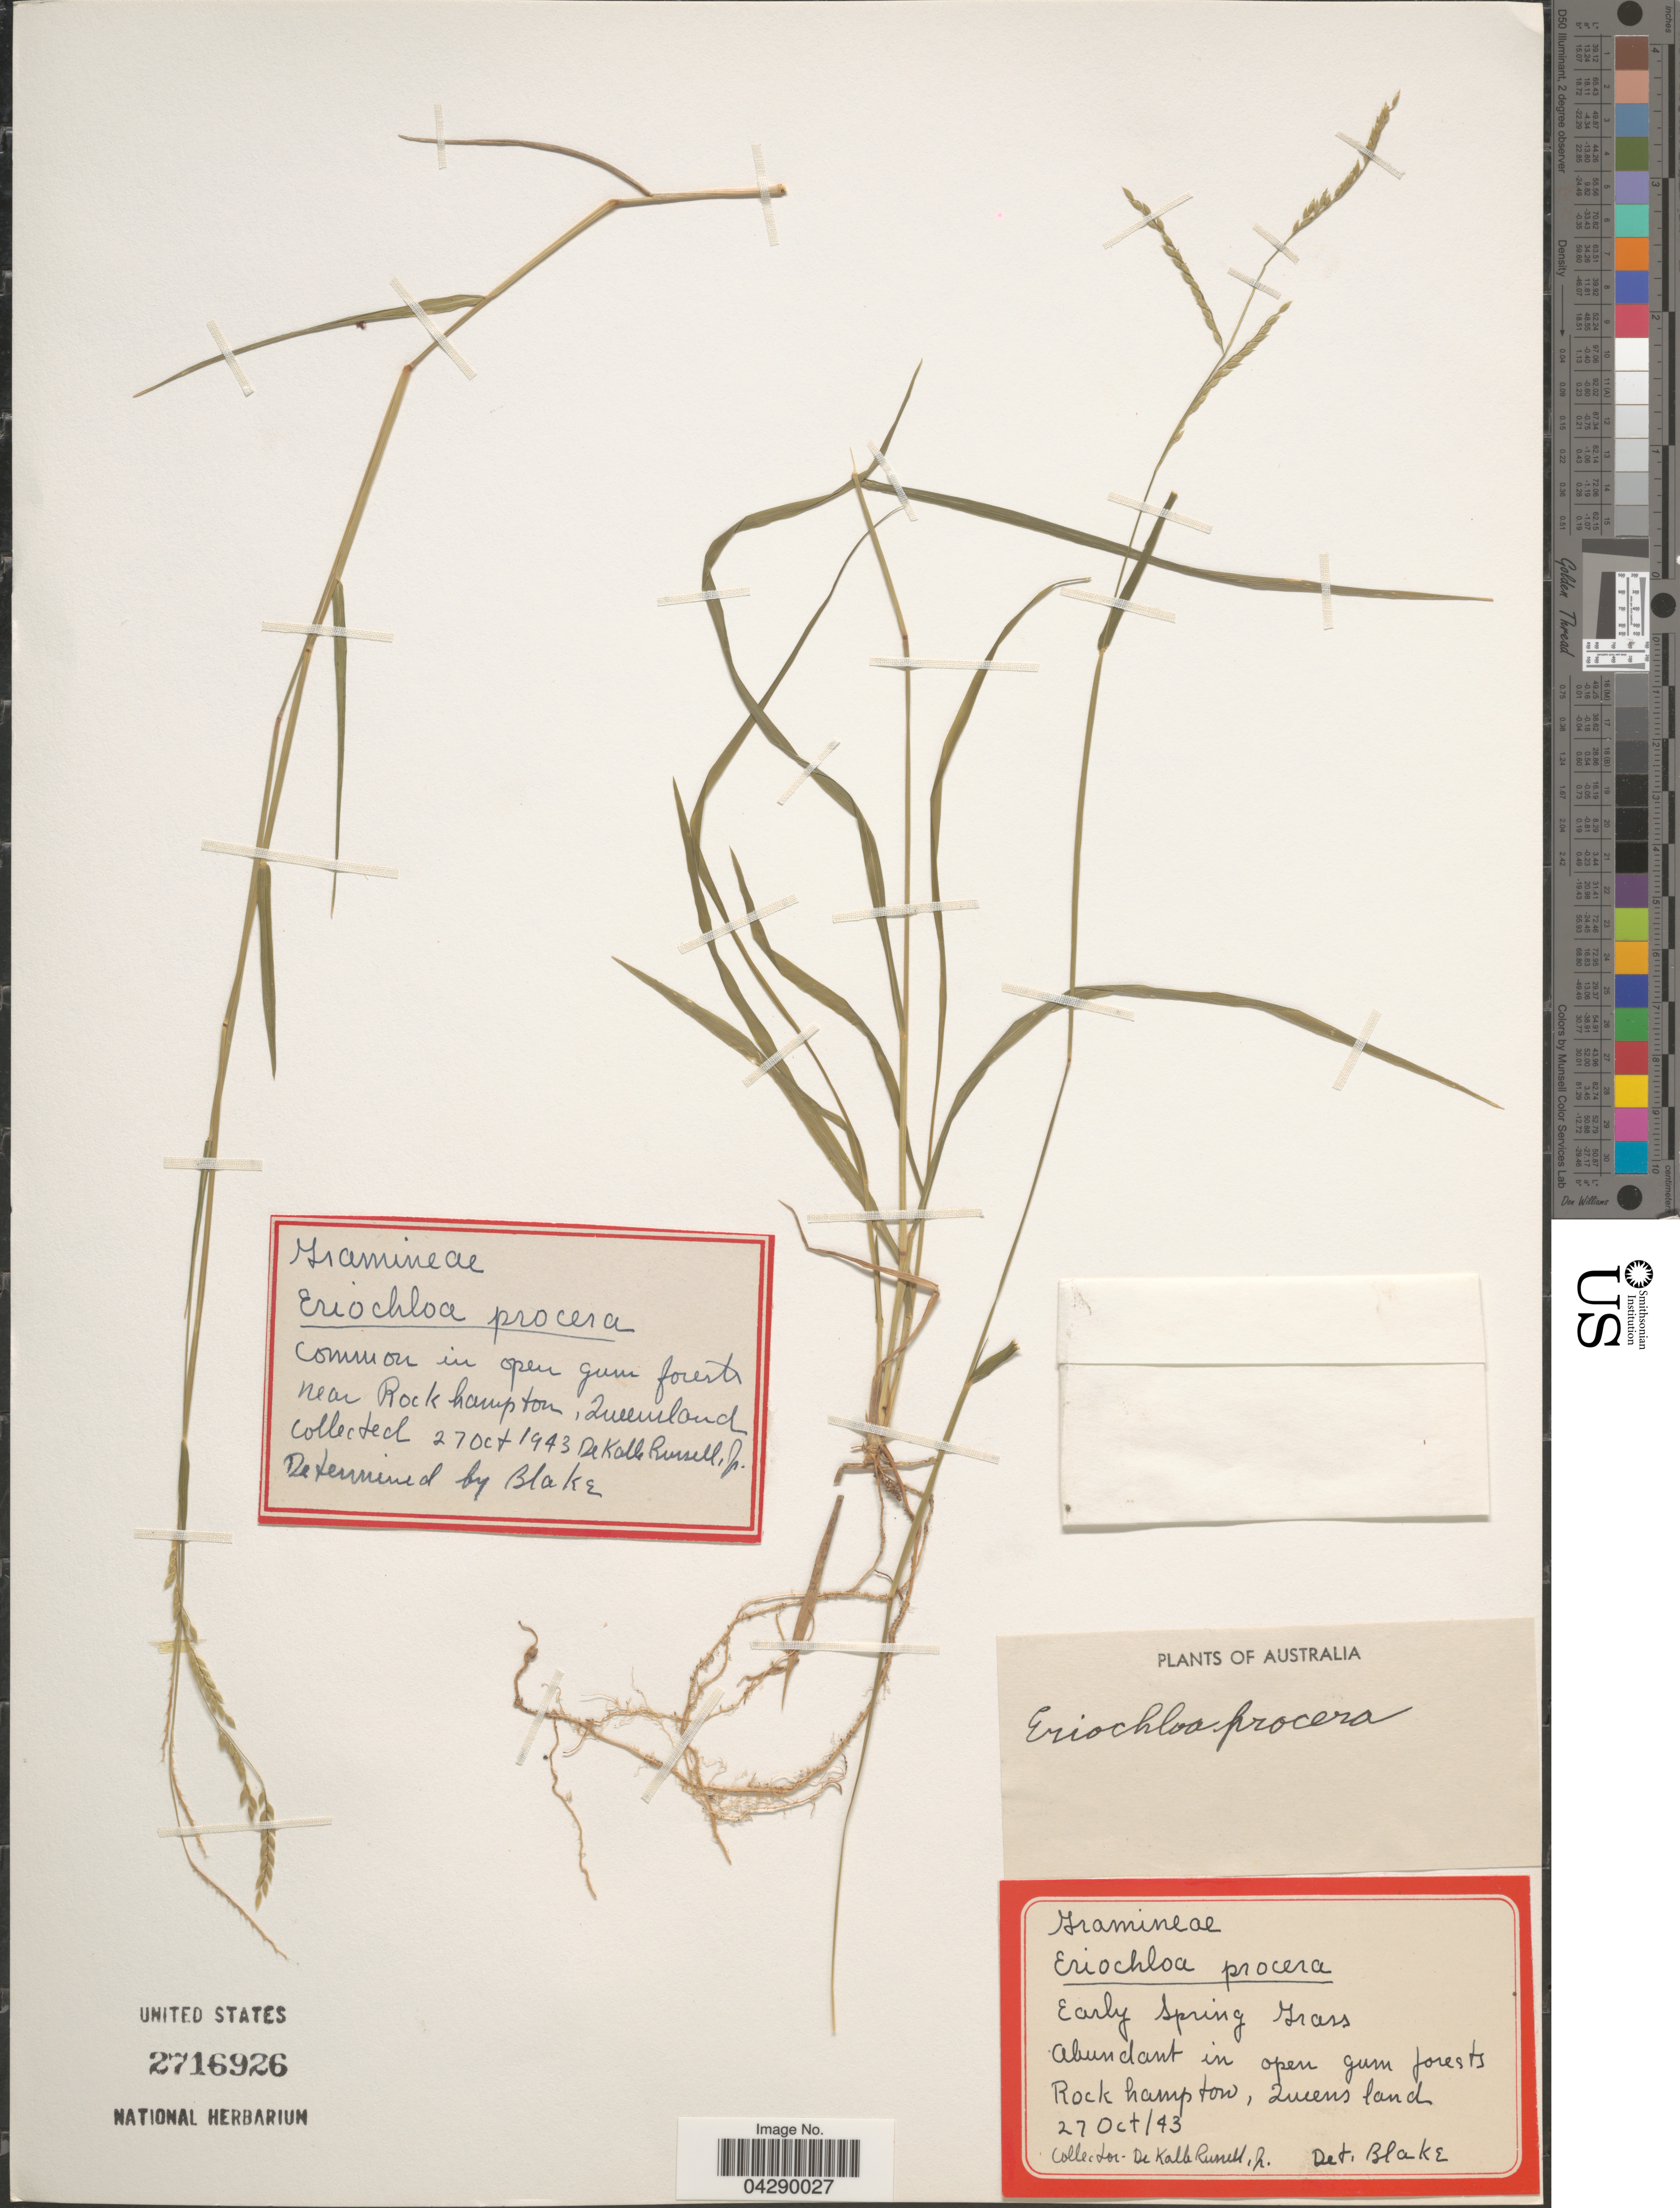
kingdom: Plantae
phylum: Tracheophyta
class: Liliopsida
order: Poales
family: Poaceae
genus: Eriochloa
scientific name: Eriochloa procera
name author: (Retz.) C.E. Hubb.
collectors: D. K. Russell Jr.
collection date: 1943-10-27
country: Australia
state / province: Queensland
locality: Near Rockhampton.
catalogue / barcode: US 2716926